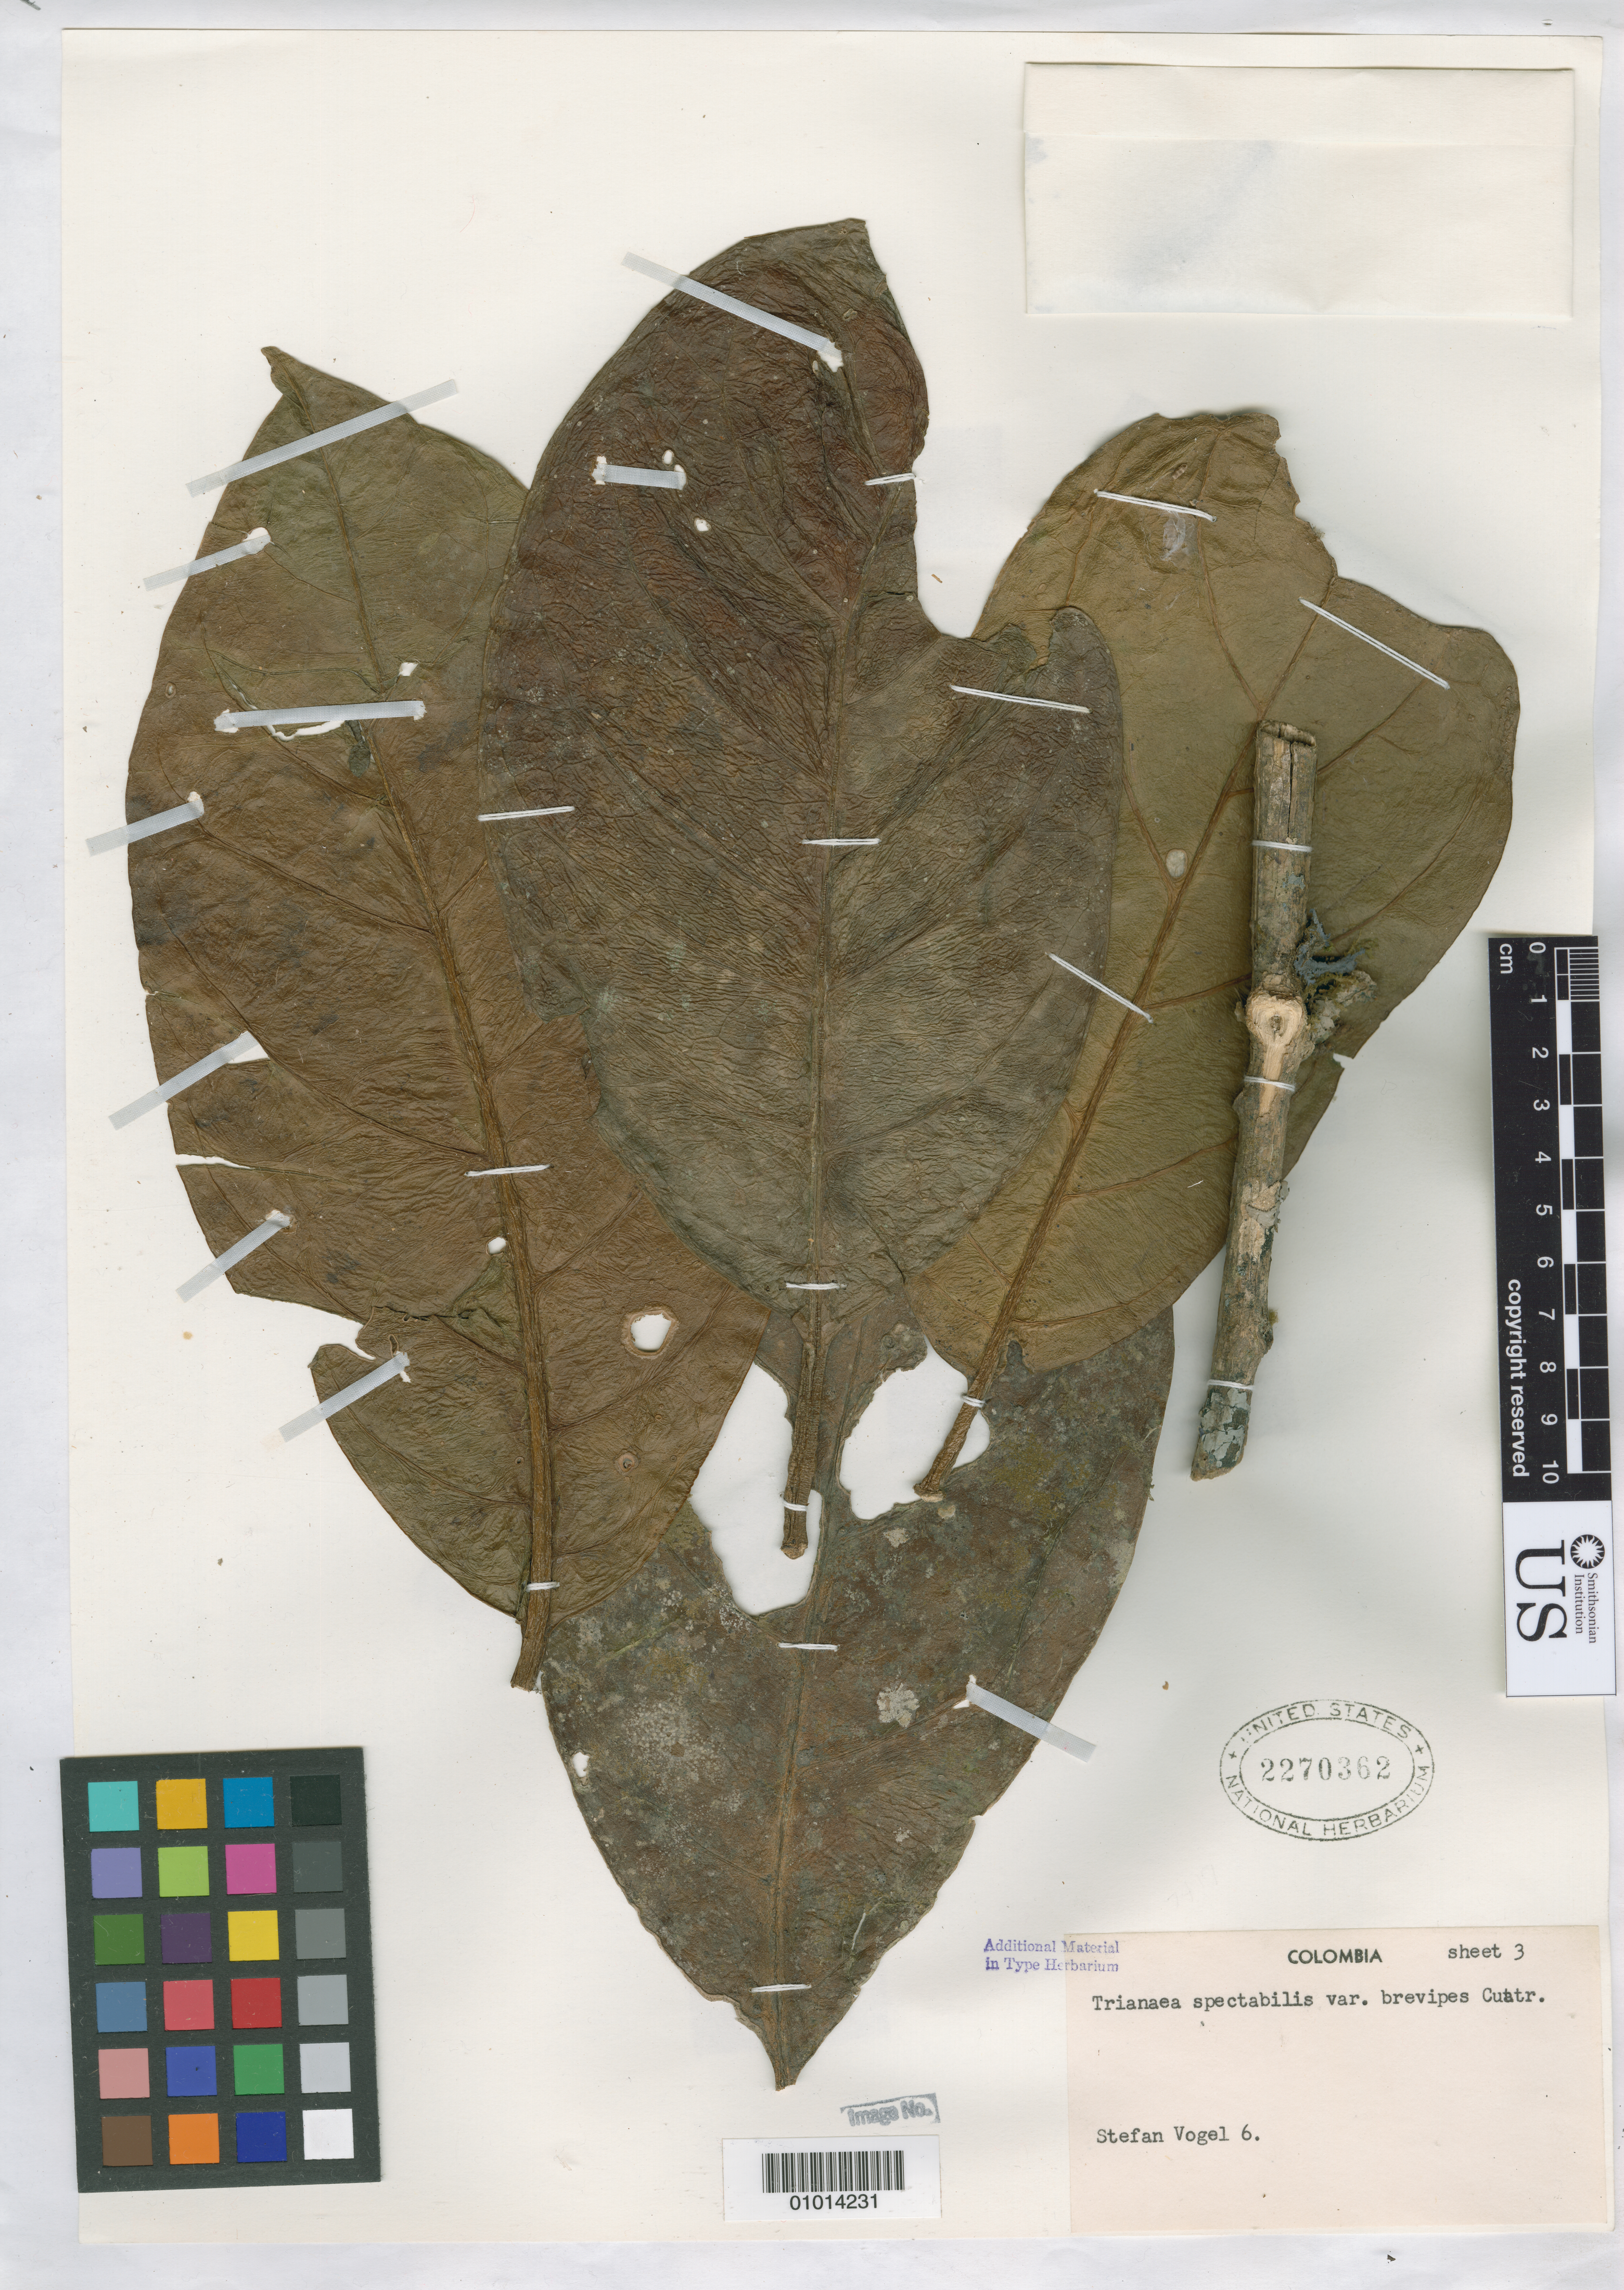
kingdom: Plantae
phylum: Tracheophyta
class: Magnoliopsida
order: Solanales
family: Solanaceae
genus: Trianaea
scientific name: Trianaea spectabilis var. brevipes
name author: Cuatrec.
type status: Holotype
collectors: S. Vogel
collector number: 6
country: Colombia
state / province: Cundinamarca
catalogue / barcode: US 2270362